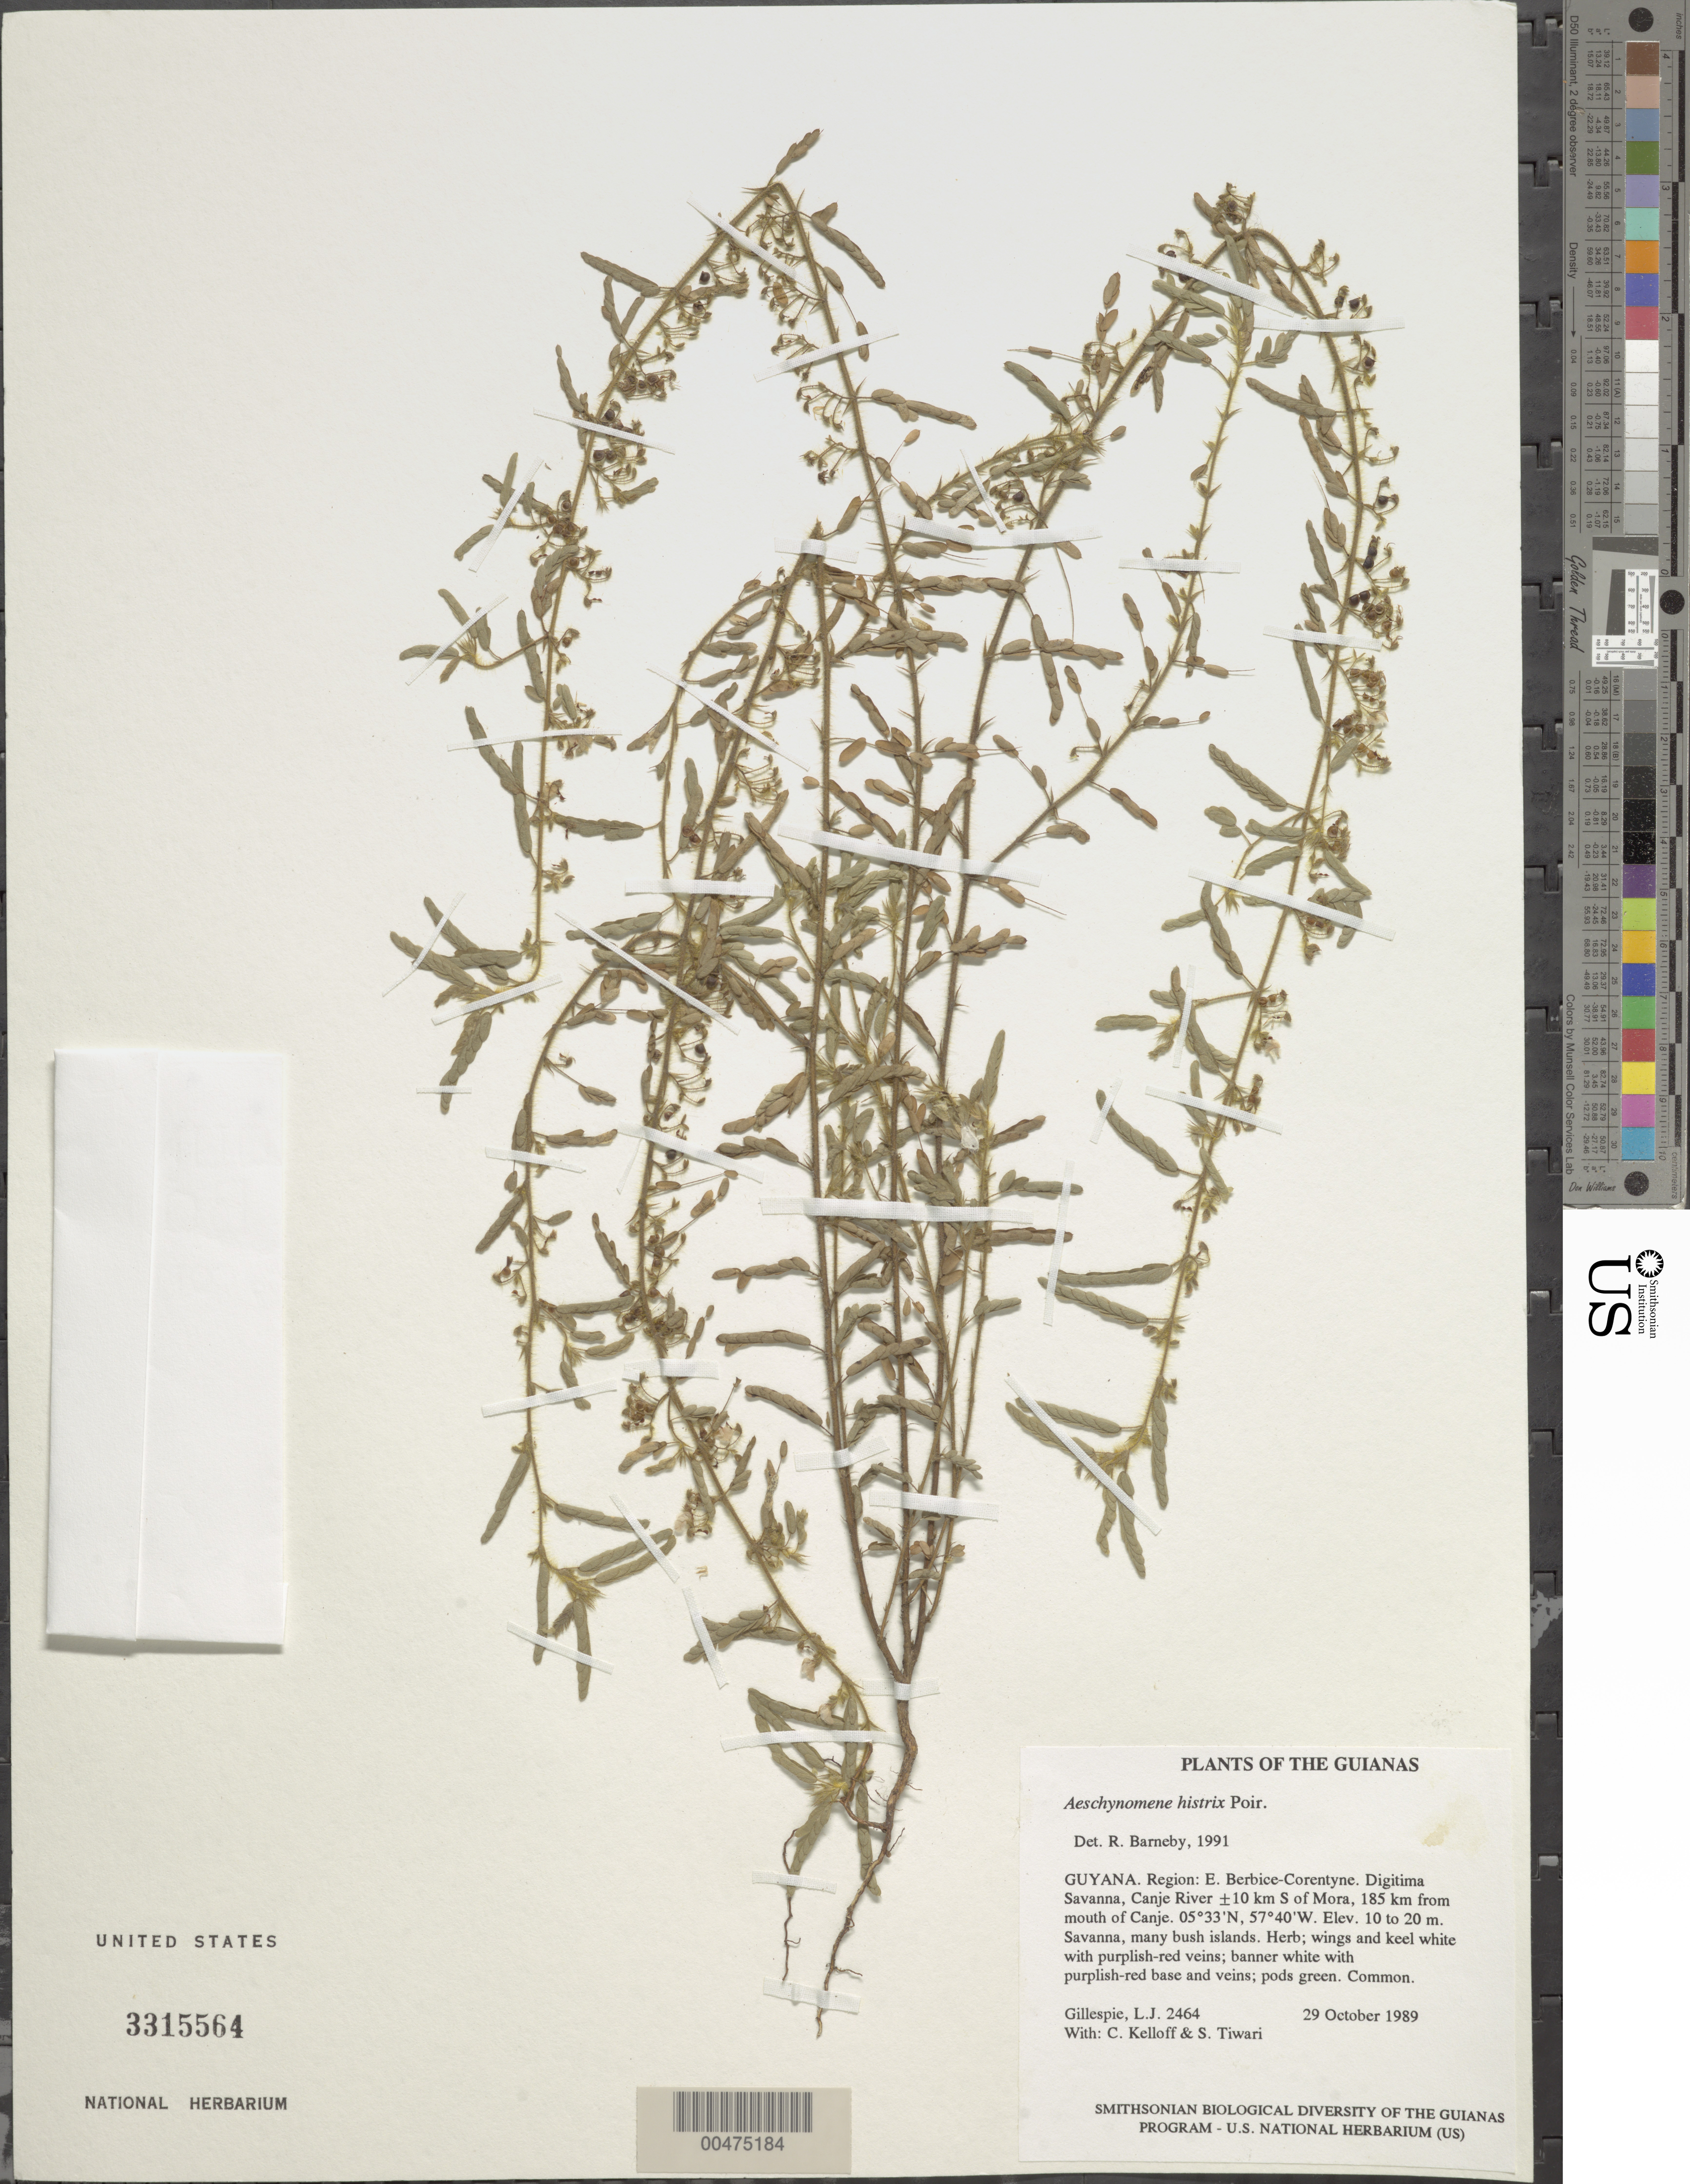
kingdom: Plantae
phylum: Tracheophyta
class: Magnoliopsida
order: Fabales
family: Fabaceae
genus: Aeschynomene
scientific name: Aeschynomene histrix var. histrix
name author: Poir.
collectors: L. J. Gillespie, C. L. Kelloff & S. Tiwari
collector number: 2464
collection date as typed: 29 October 1989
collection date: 1989-10-29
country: Guyana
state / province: E. Berbice-Corentyne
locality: Digitima Savanna, Canje River ±20 km S of Mora, 185 km from mouth of Canje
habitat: Savanna, many bush islands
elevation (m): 10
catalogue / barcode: US 3315564